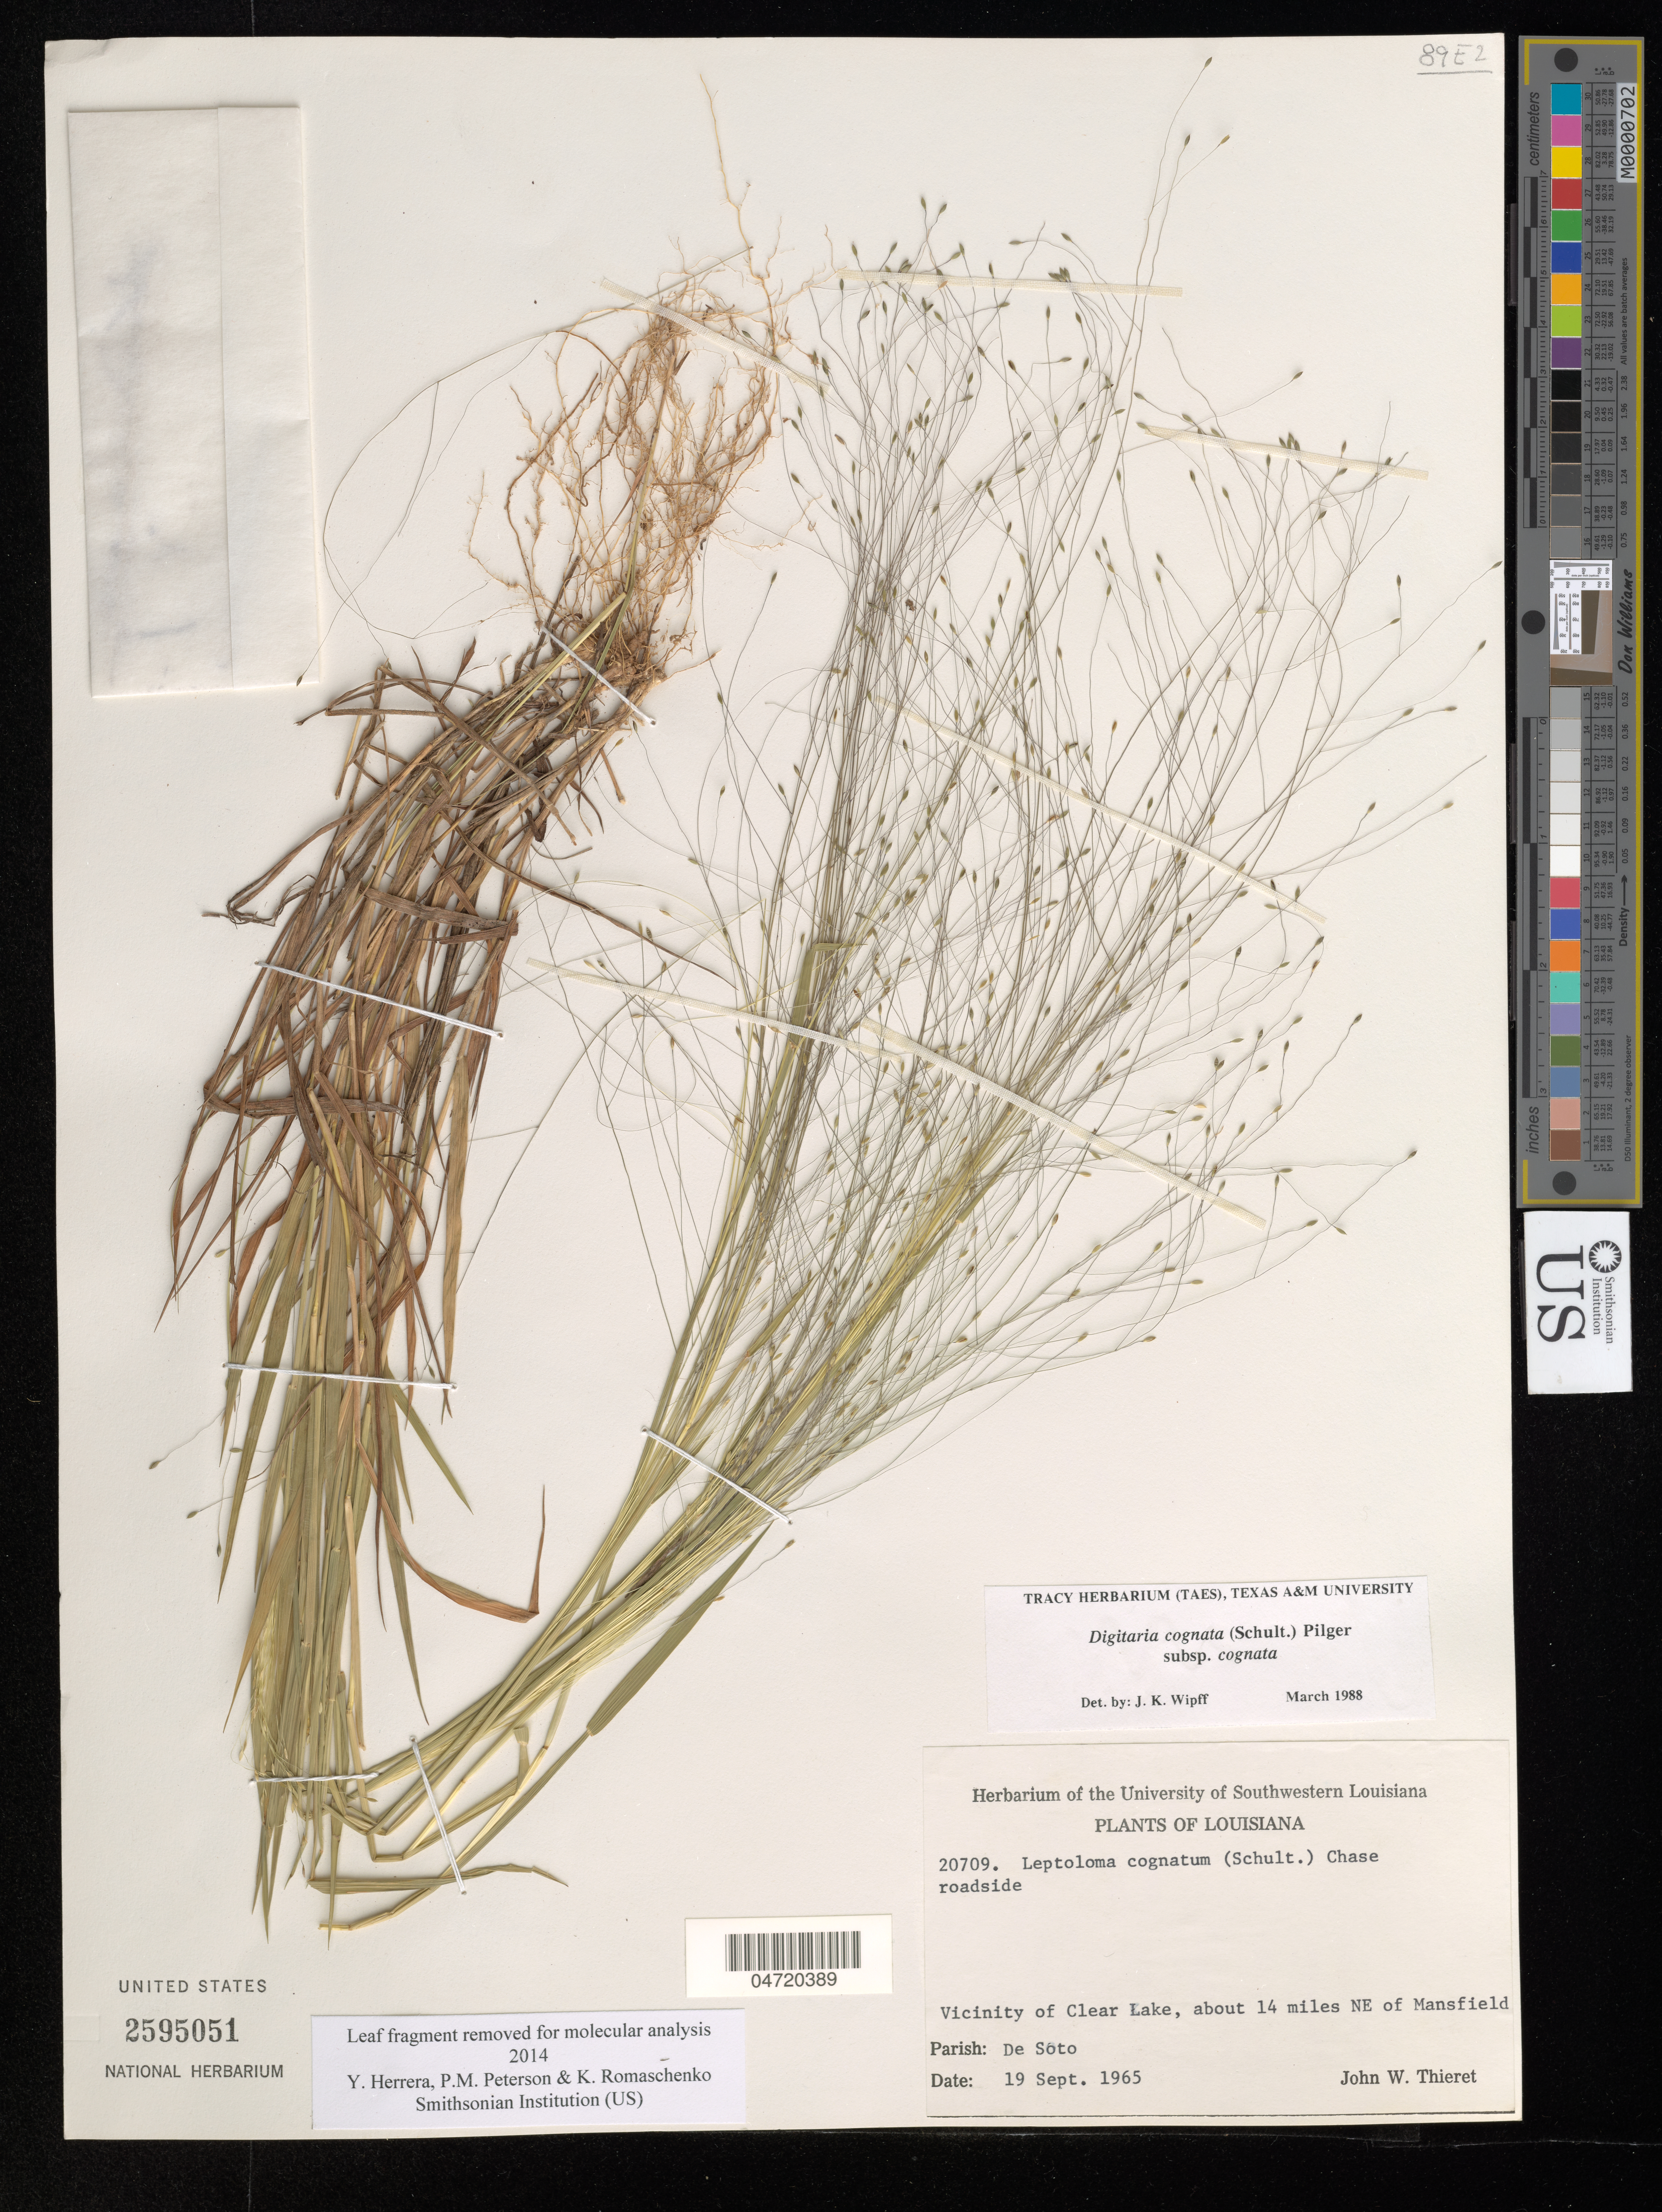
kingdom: Plantae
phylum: Tracheophyta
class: Liliopsida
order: Poales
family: Poaceae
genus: Digitaria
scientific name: Digitaria cognata subsp. cognata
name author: (Schult.) Pilger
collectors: J. W. Thieret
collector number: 20709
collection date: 1965-09-19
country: United States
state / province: Louisiana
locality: Vicinity of Clear Lake, about 14 miles NE of Mansfield. Parish: De Soto.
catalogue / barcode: US 2595051